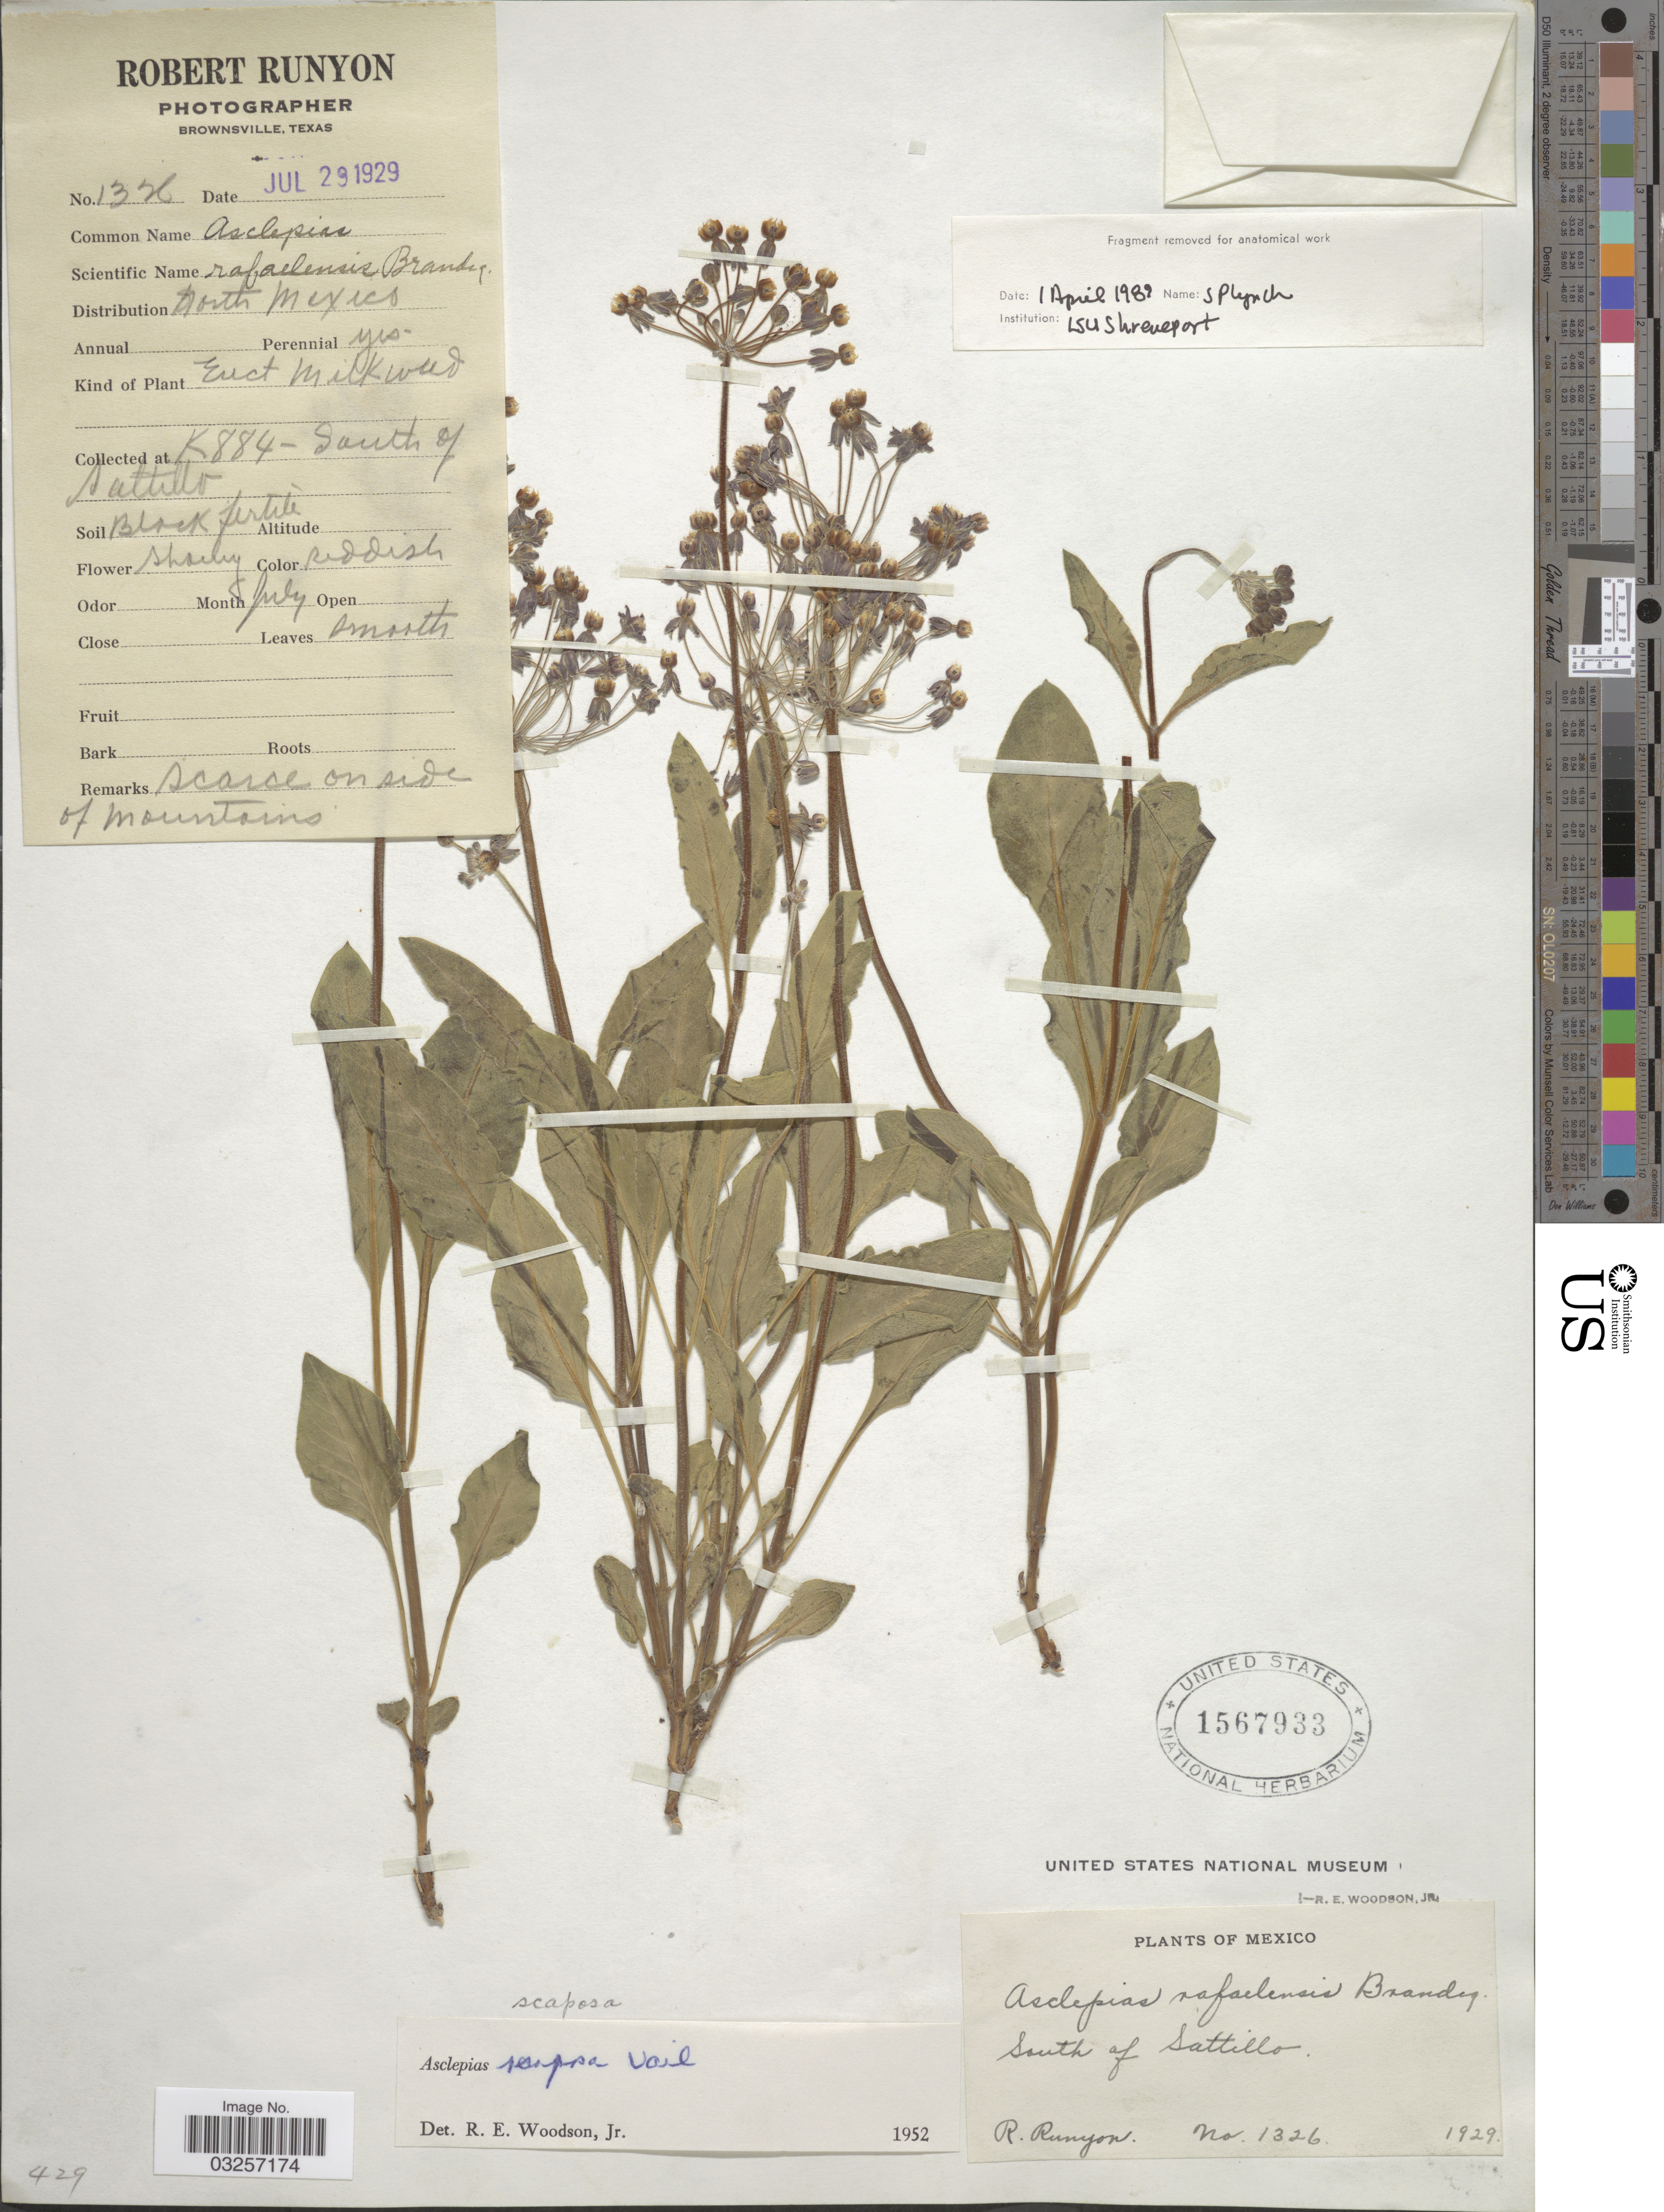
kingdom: Plantae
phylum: Tracheophyta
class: Magnoliopsida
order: Gentianales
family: Apocynaceae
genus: Asclepias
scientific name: Asclepias scaposa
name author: Vail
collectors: R. Runyon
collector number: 1326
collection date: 1929-07-29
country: Mexico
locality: K884 - South of Sattillo.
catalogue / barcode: US 1567933